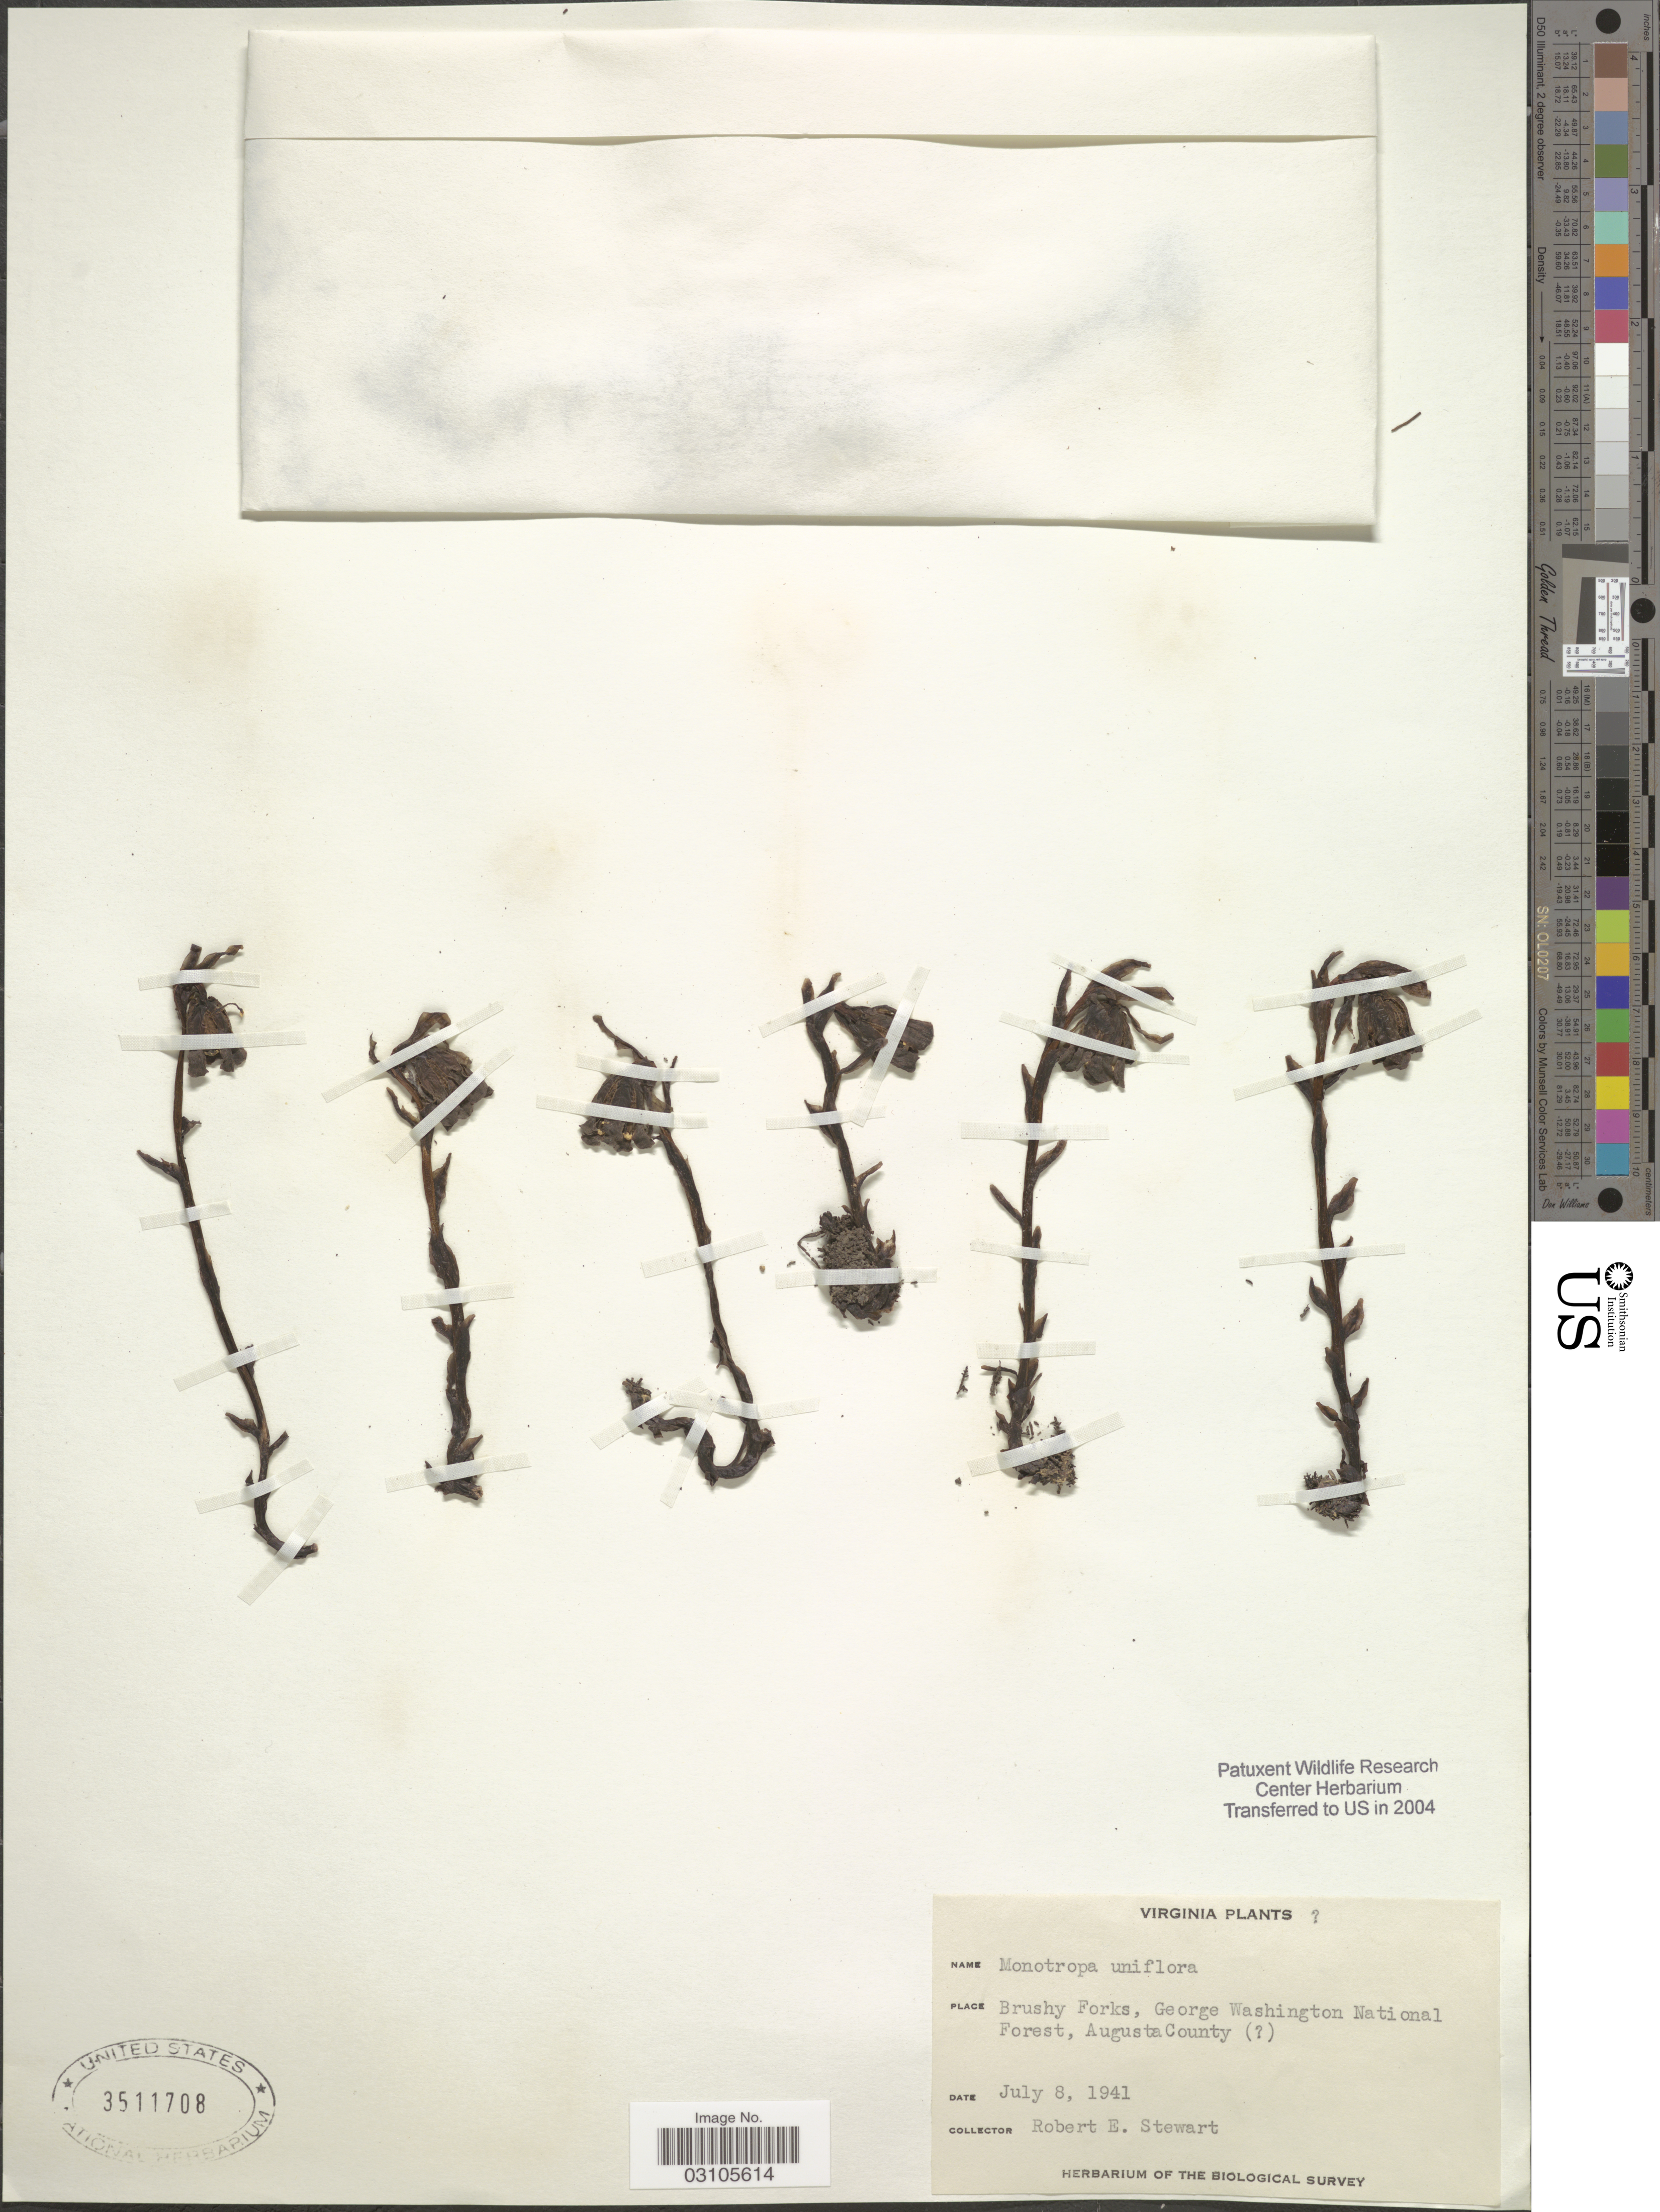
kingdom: Plantae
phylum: Tracheophyta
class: Magnoliopsida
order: Ericales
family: Ericaceae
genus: Monotropa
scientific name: Monotropa uniflora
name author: L.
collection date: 1941-07-08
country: United States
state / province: Virginia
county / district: Augusta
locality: Brushy Forks, George Washington National Forest, Augusta County ( [unsure placement])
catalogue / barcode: US 3511708